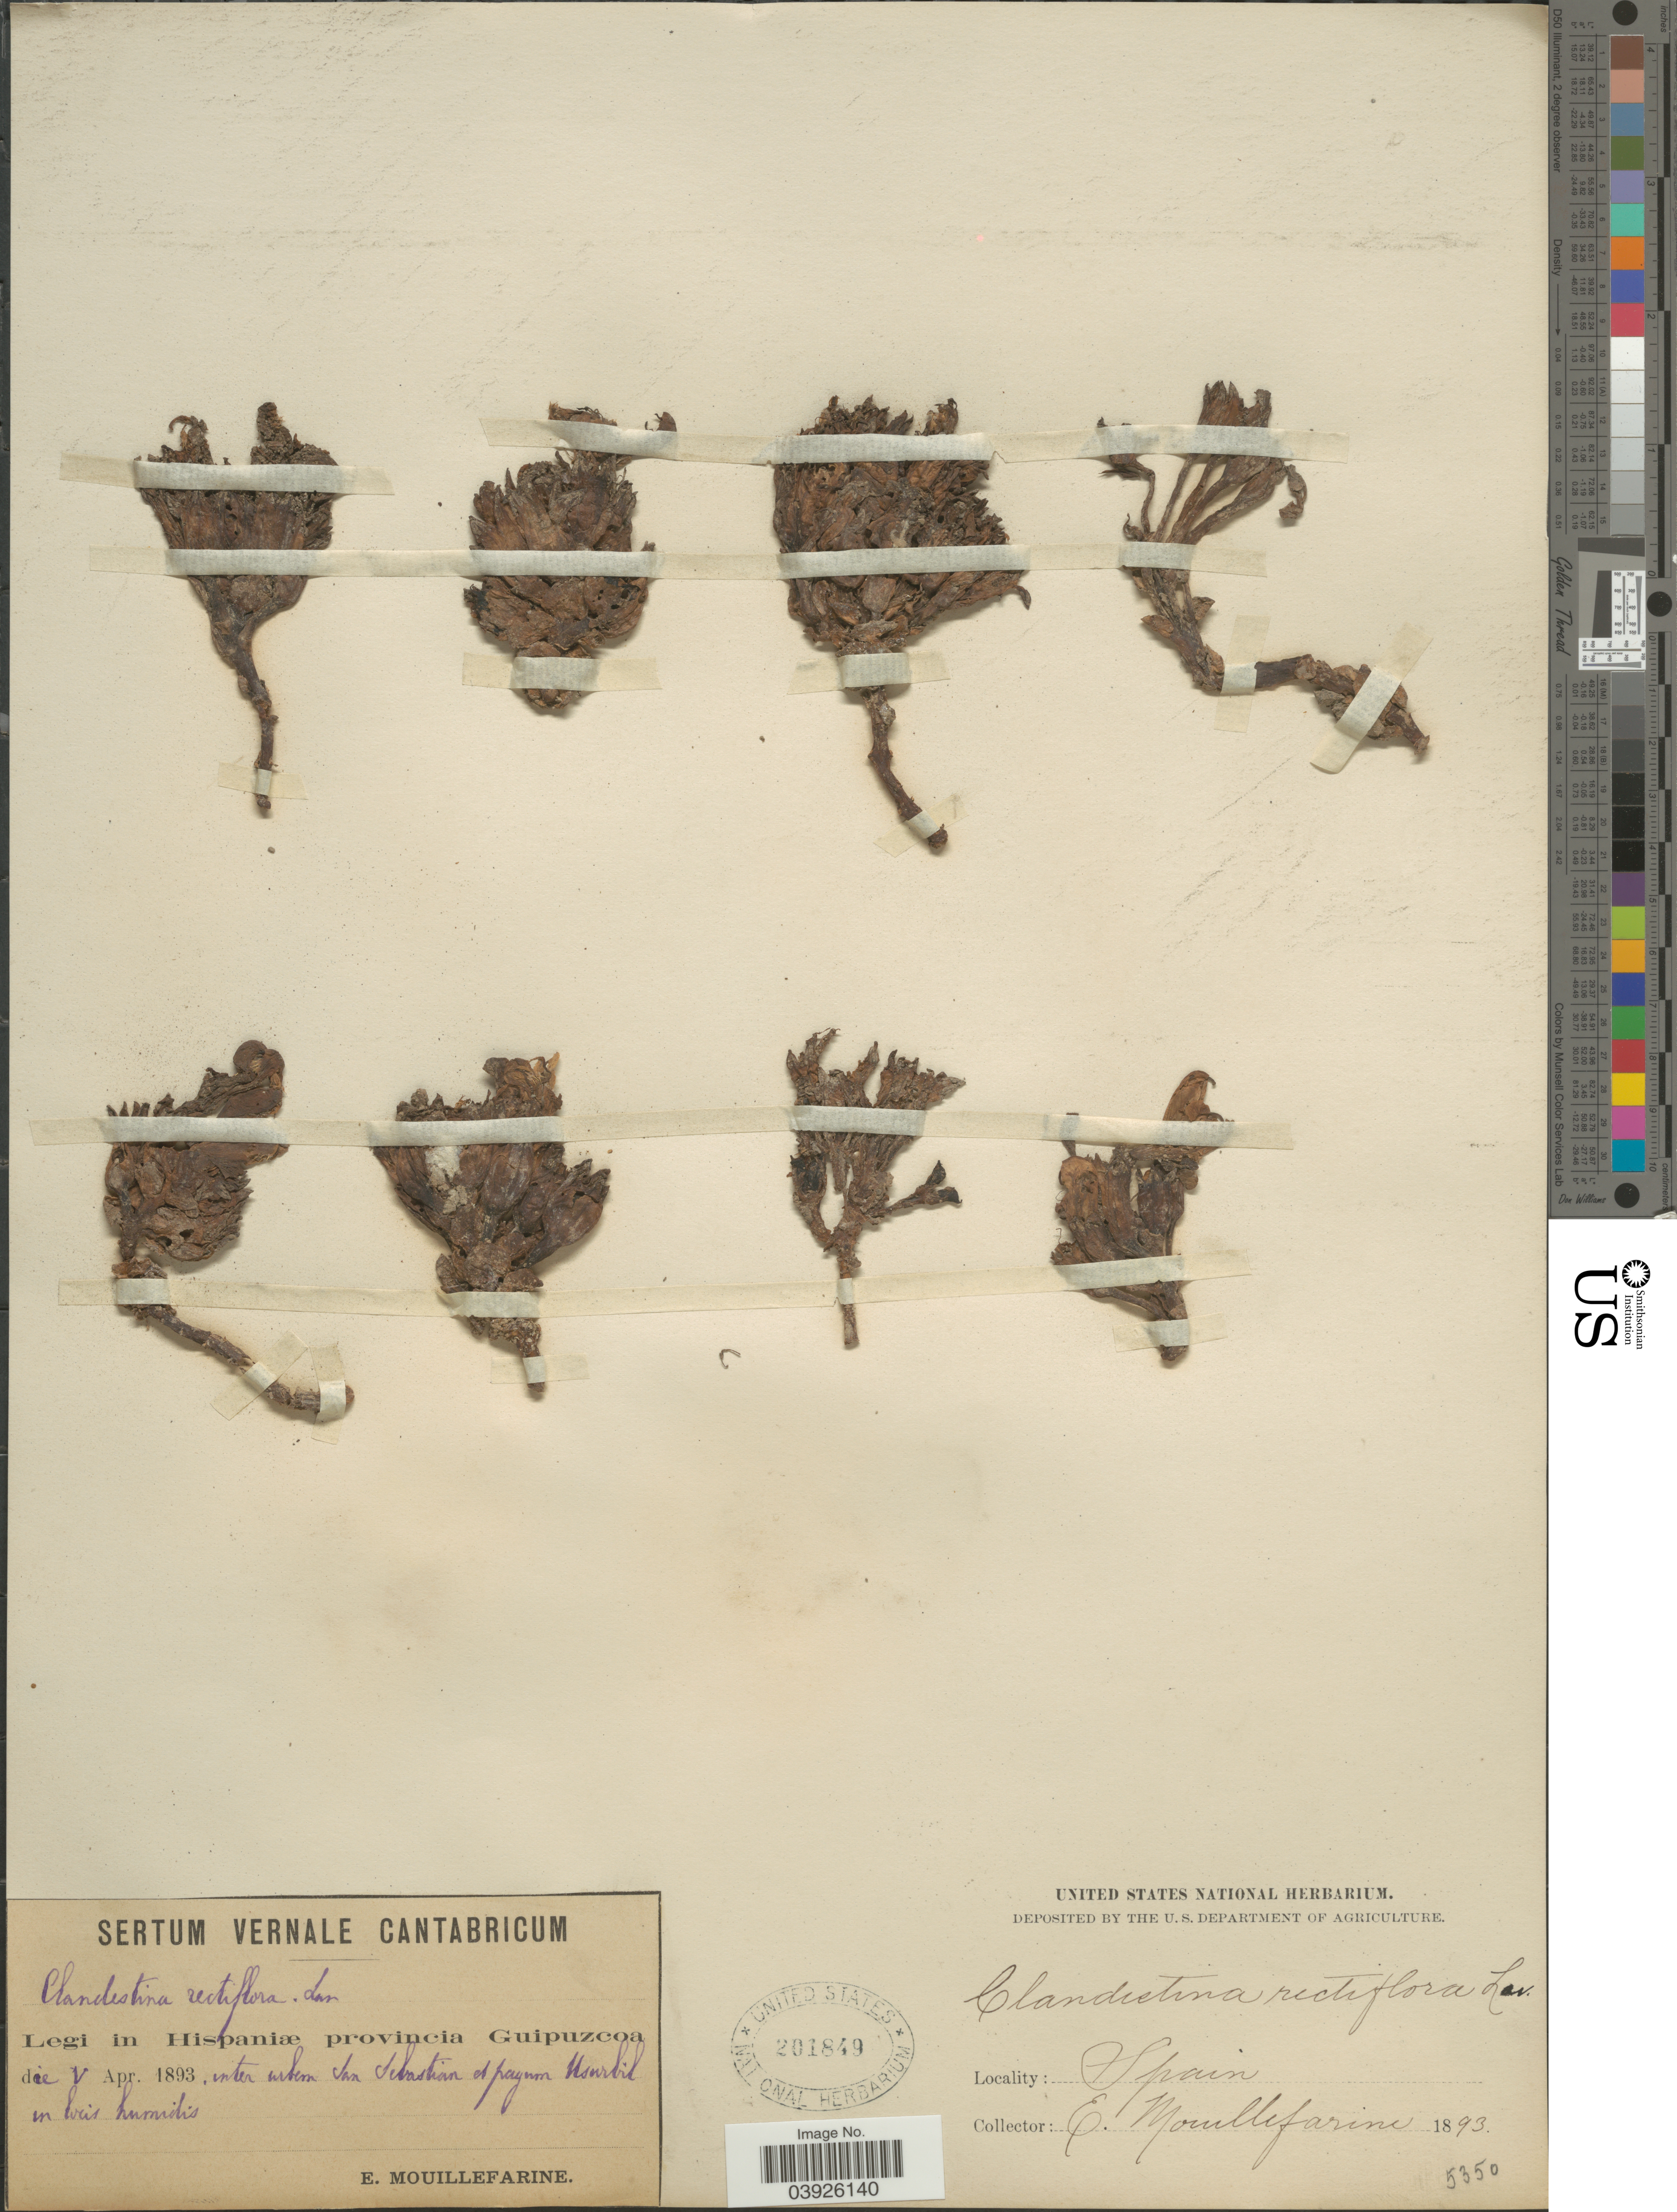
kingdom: Plantae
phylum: Tracheophyta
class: Magnoliopsida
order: Lamiales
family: Orobanchaceae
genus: Lathraea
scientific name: Lathraea clandestina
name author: L.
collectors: E. Mouillefarine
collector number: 5350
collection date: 1893-04-02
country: Spain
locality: Hispaniæ provincia Guipuzcoa, inter Urbem San Sebastian es pagum Usurbil in locis humidis.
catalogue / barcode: US 201849